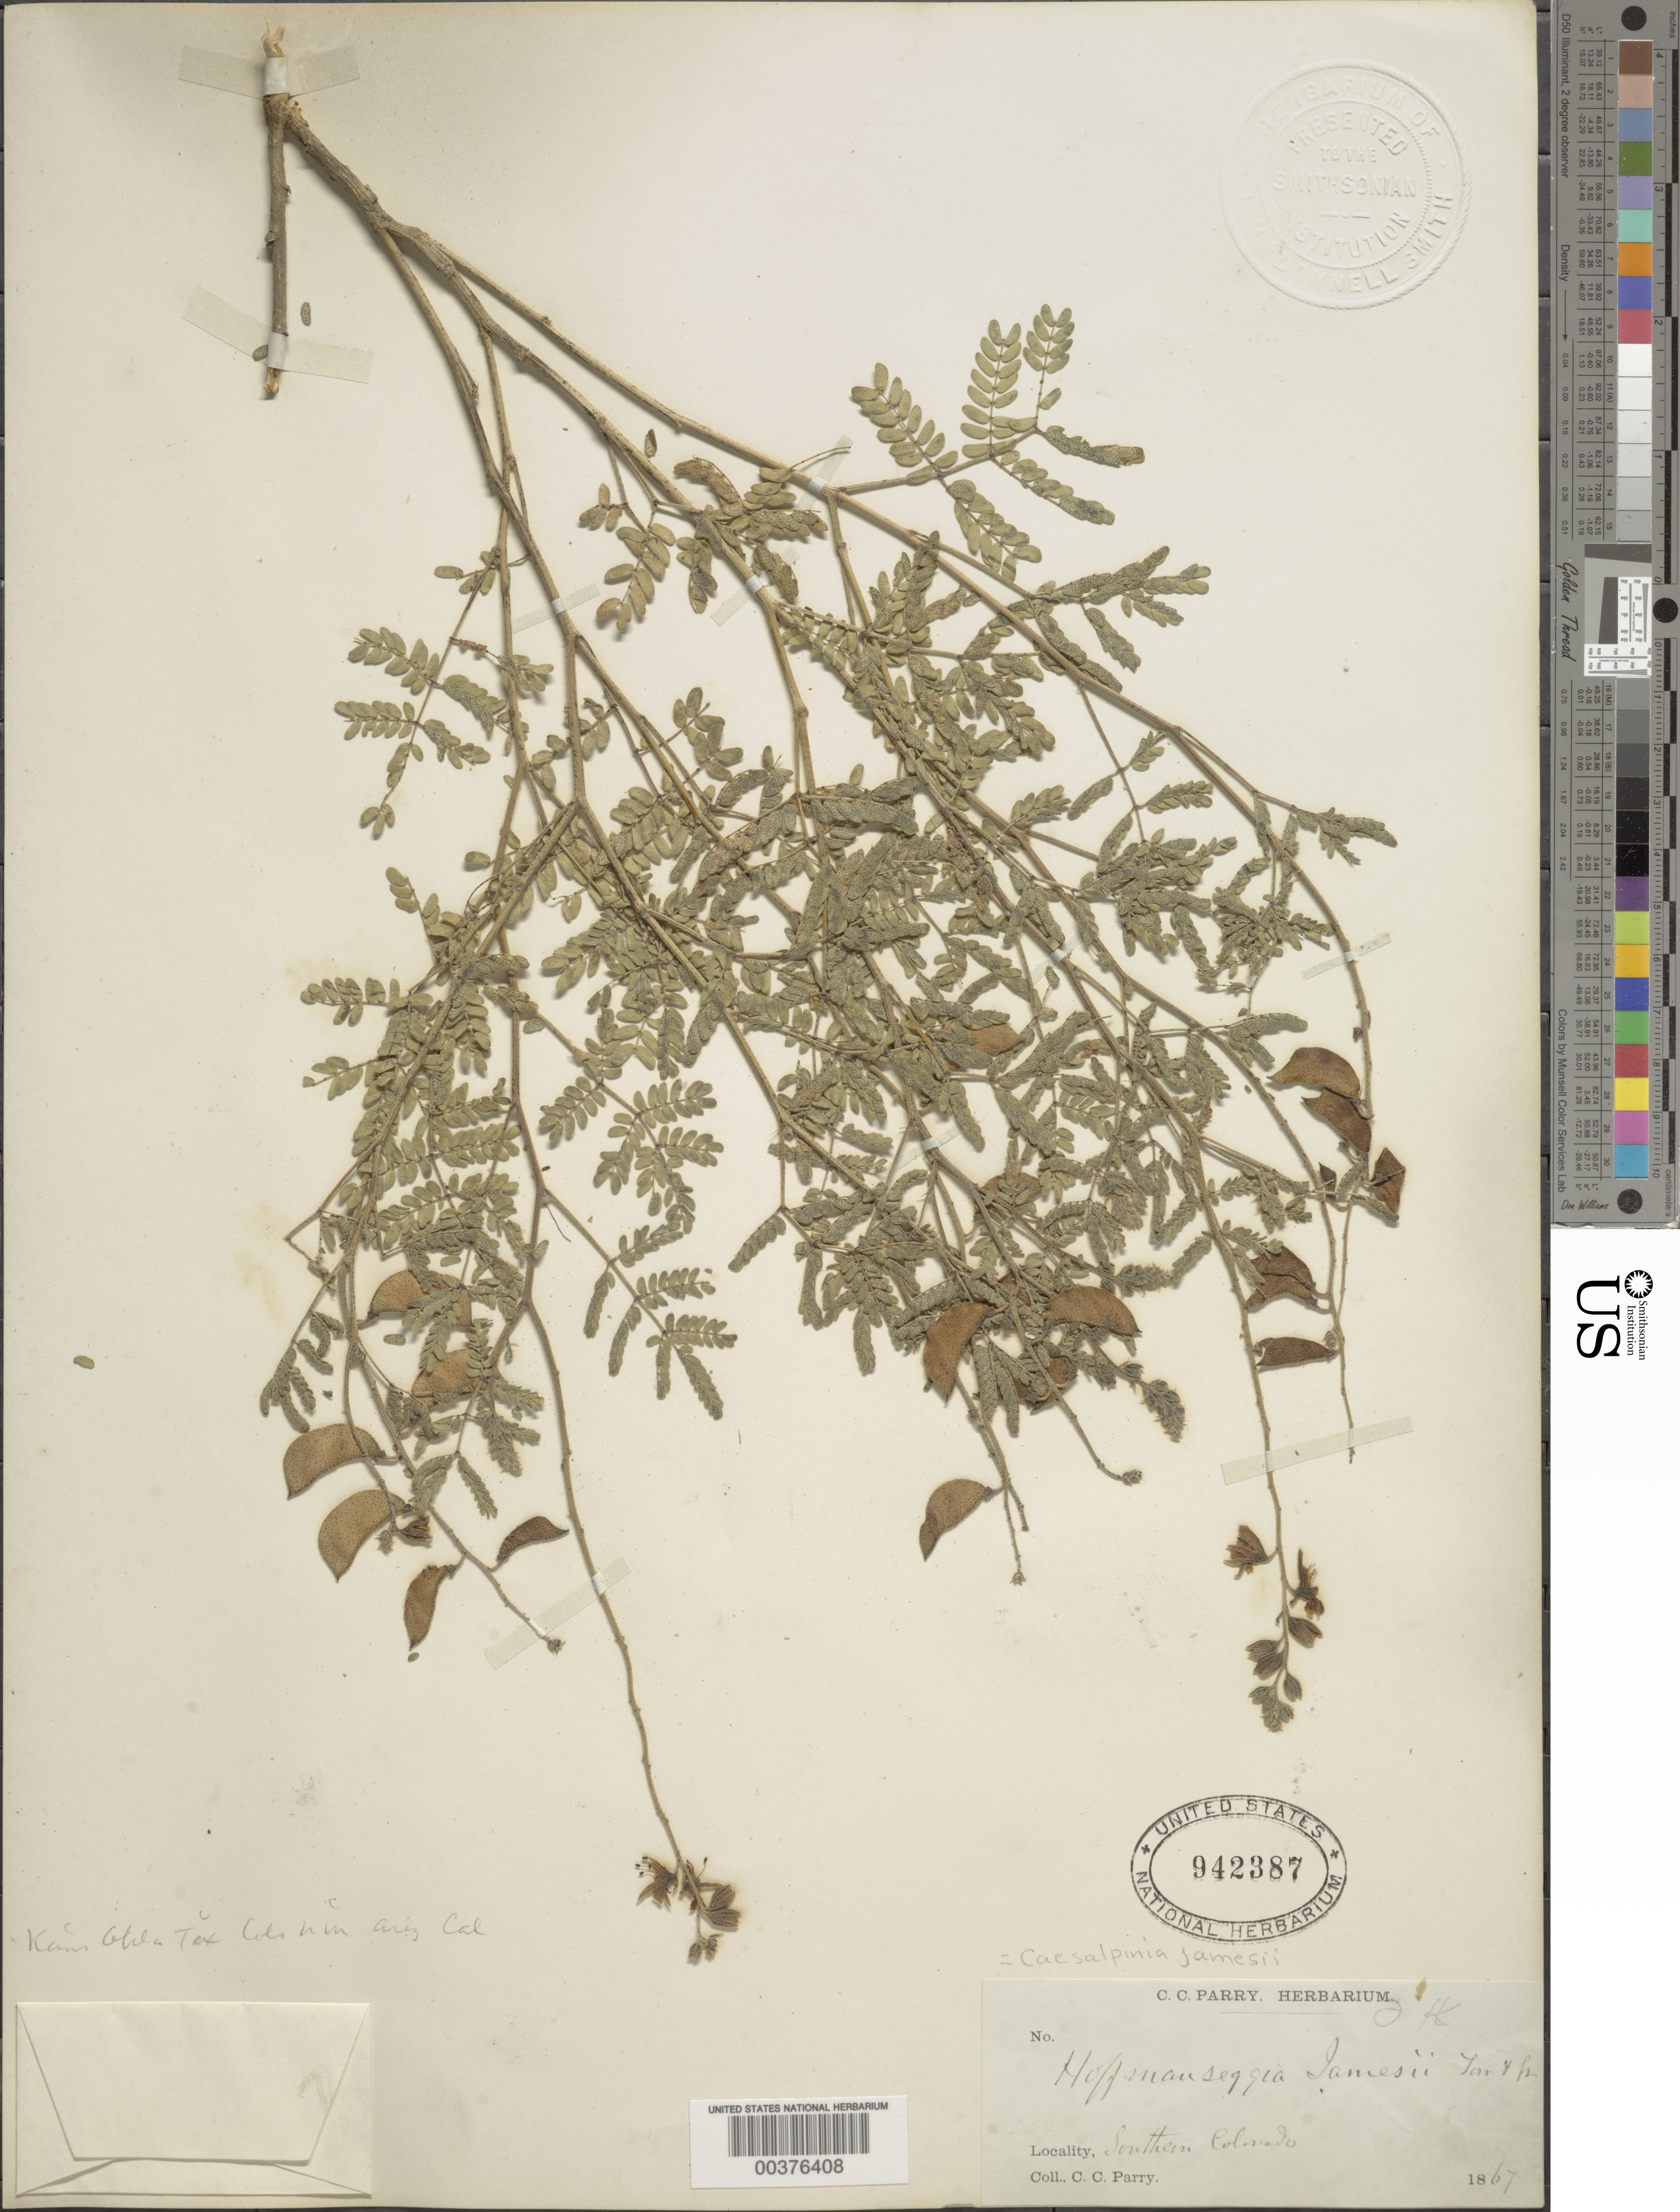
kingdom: Plantae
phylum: Tracheophyta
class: Magnoliopsida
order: Fabales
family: Fabaceae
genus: Pomaria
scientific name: Pomaria jamesii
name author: (Torr. & A. Gray) Walp.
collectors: C. C. Parry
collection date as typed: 1867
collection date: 1867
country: United States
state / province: Colorado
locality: Southern colorado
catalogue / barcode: US 942387